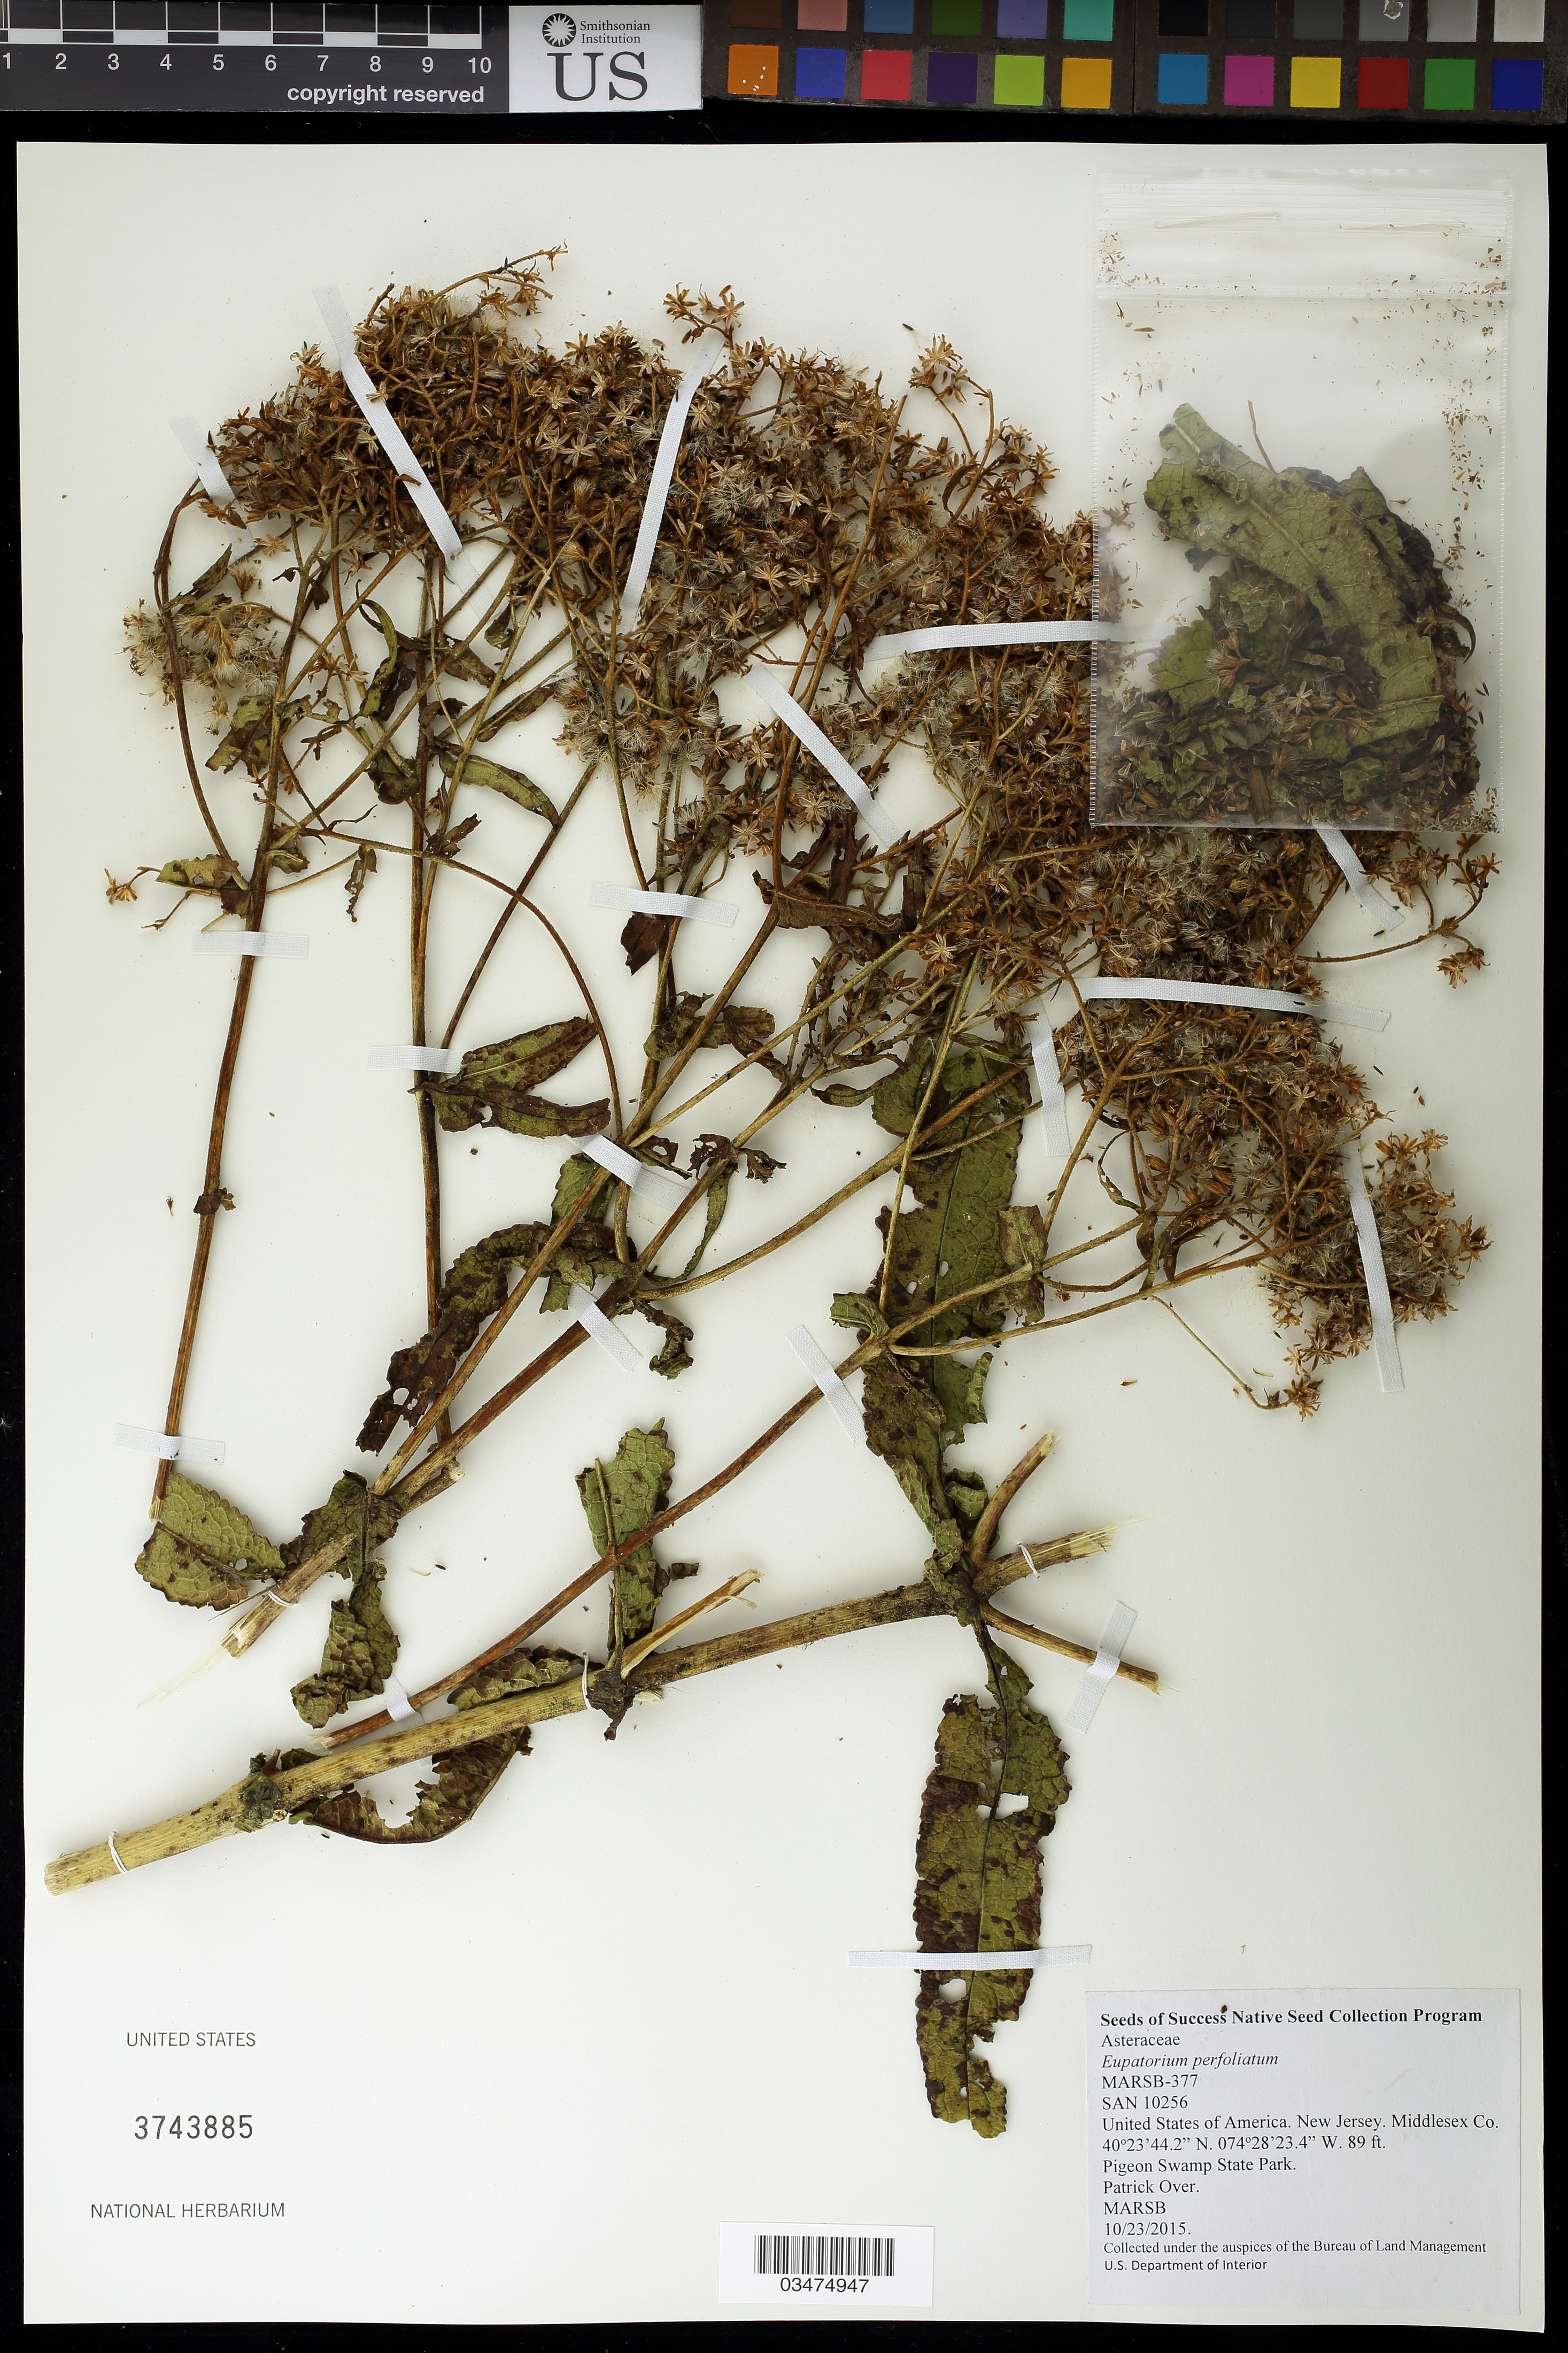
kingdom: Plantae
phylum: Tracheophyta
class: Magnoliopsida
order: Asterales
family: Asteraceae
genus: Eupatorium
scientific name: Eupatorium perfoliatum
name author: L.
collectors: P. Over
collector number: MARSB-377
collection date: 2015-10-23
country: United States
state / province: New Jersey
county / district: Middlesex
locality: Pigeon Swamp State Park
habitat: Fresh water bog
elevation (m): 27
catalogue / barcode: US 3743885